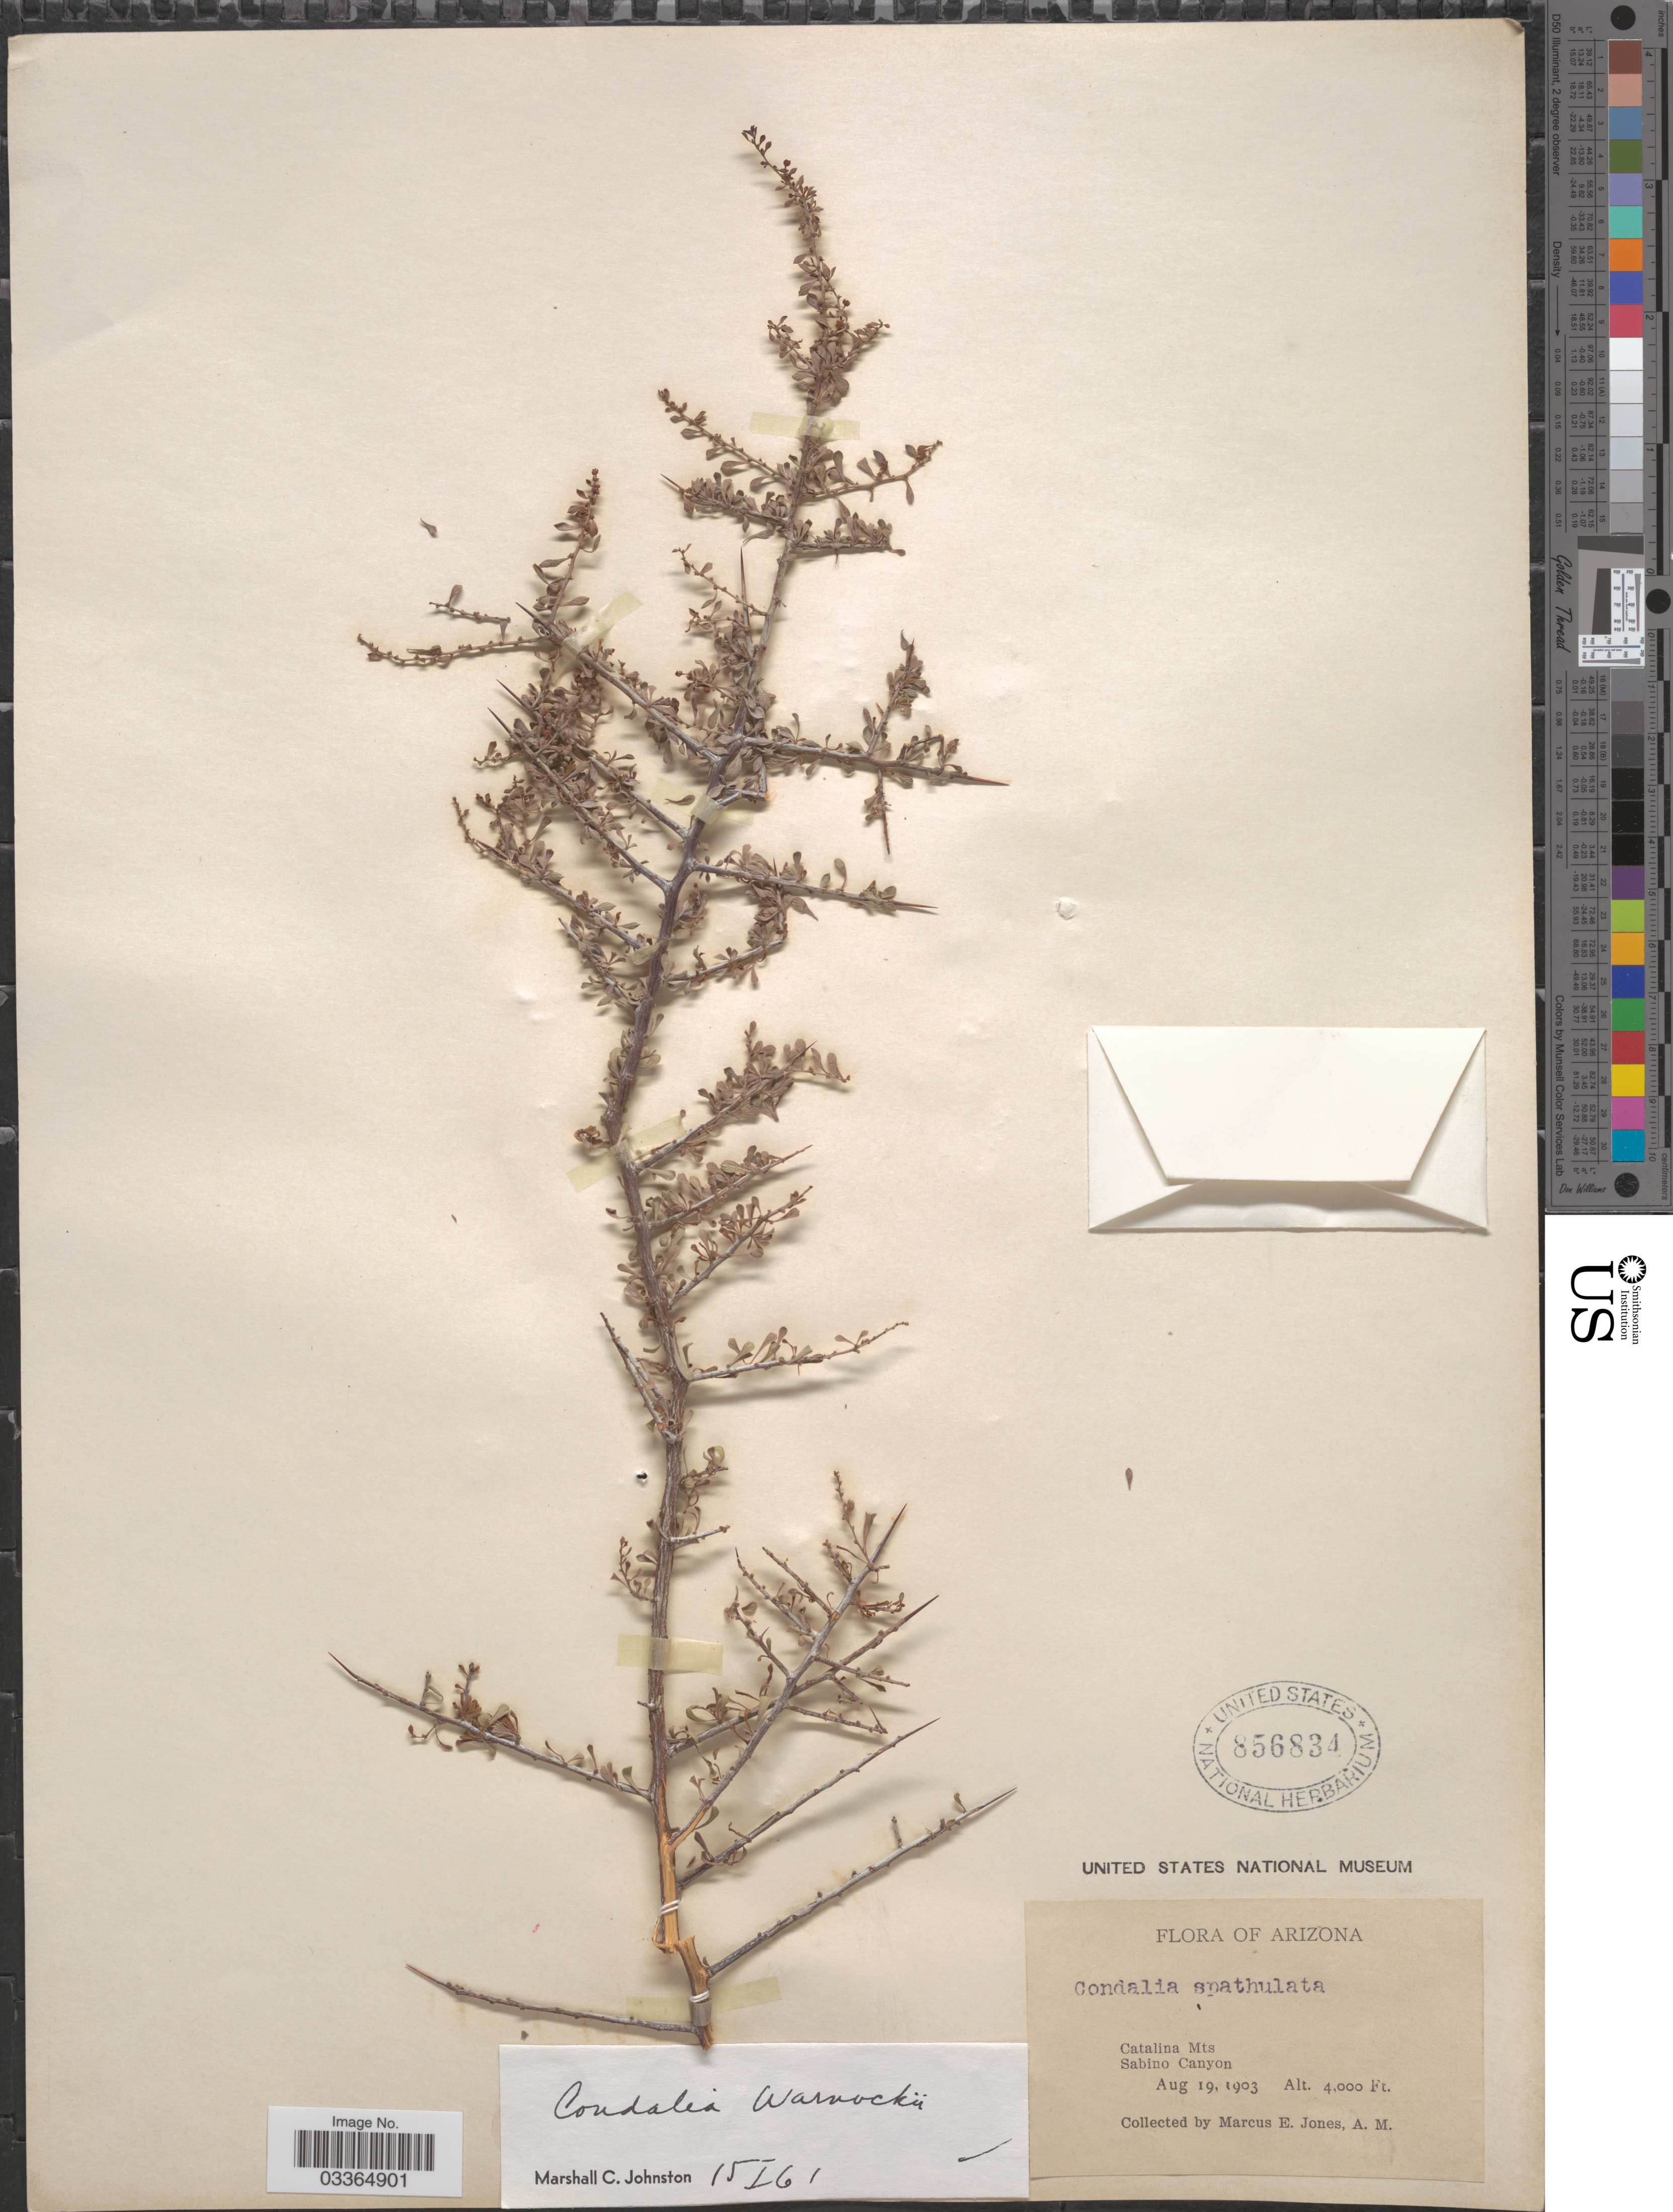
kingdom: Plantae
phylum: Tracheophyta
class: Magnoliopsida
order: Rosales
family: Rhamnaceae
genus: Condalia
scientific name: Condalia warnockii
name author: M.C. Johnst.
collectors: M. E. Jones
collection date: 1903-08-19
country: United States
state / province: Arizona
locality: Catalina Mts. Sabino Canyon.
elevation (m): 1219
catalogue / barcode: US 856834